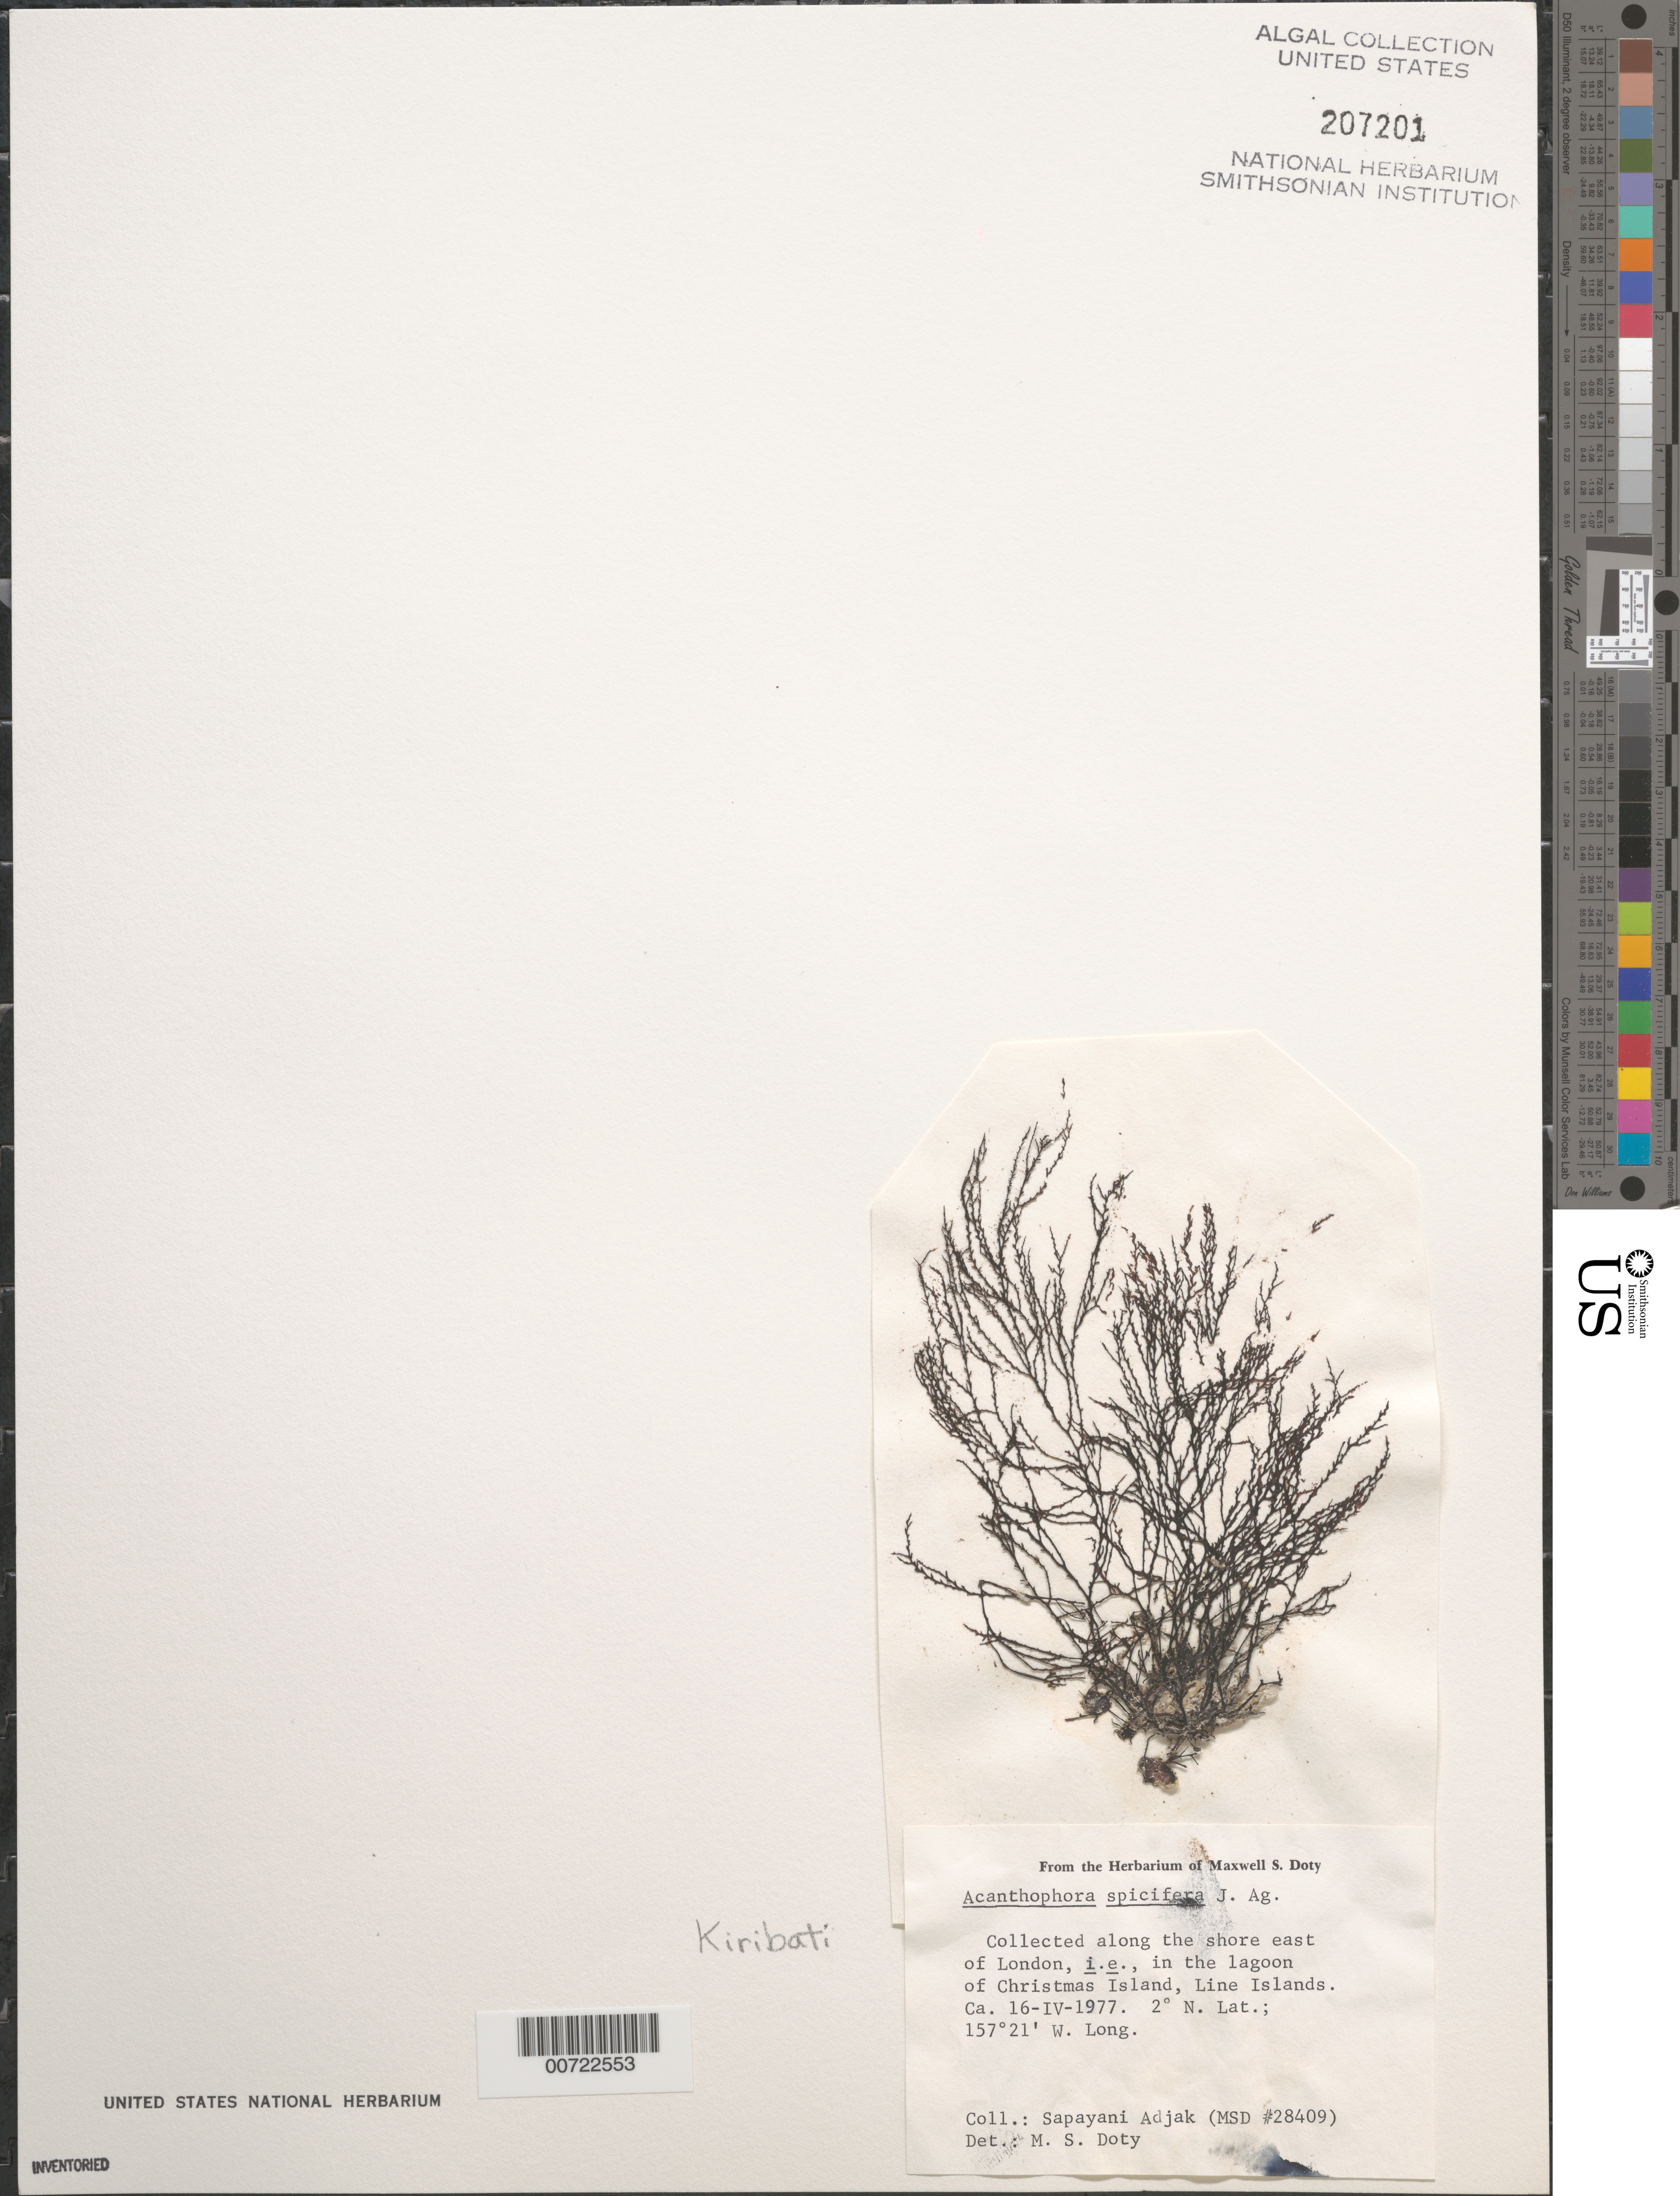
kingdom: Plantae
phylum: Rhodophyta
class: Florideophyceae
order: Ceramiales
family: Rhodomelaceae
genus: Acanthophora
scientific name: Acanthophora spicifera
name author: (Vahl) Børgesen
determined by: Doty, M. S.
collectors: S. Adjak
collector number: MSD 28409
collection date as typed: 16 Apr 1977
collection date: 1977-04-16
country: Kiribati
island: Kiritimati [Christmas] Atoll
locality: Lagoon shore east of London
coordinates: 2 N, 157 21' W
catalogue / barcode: US 207201